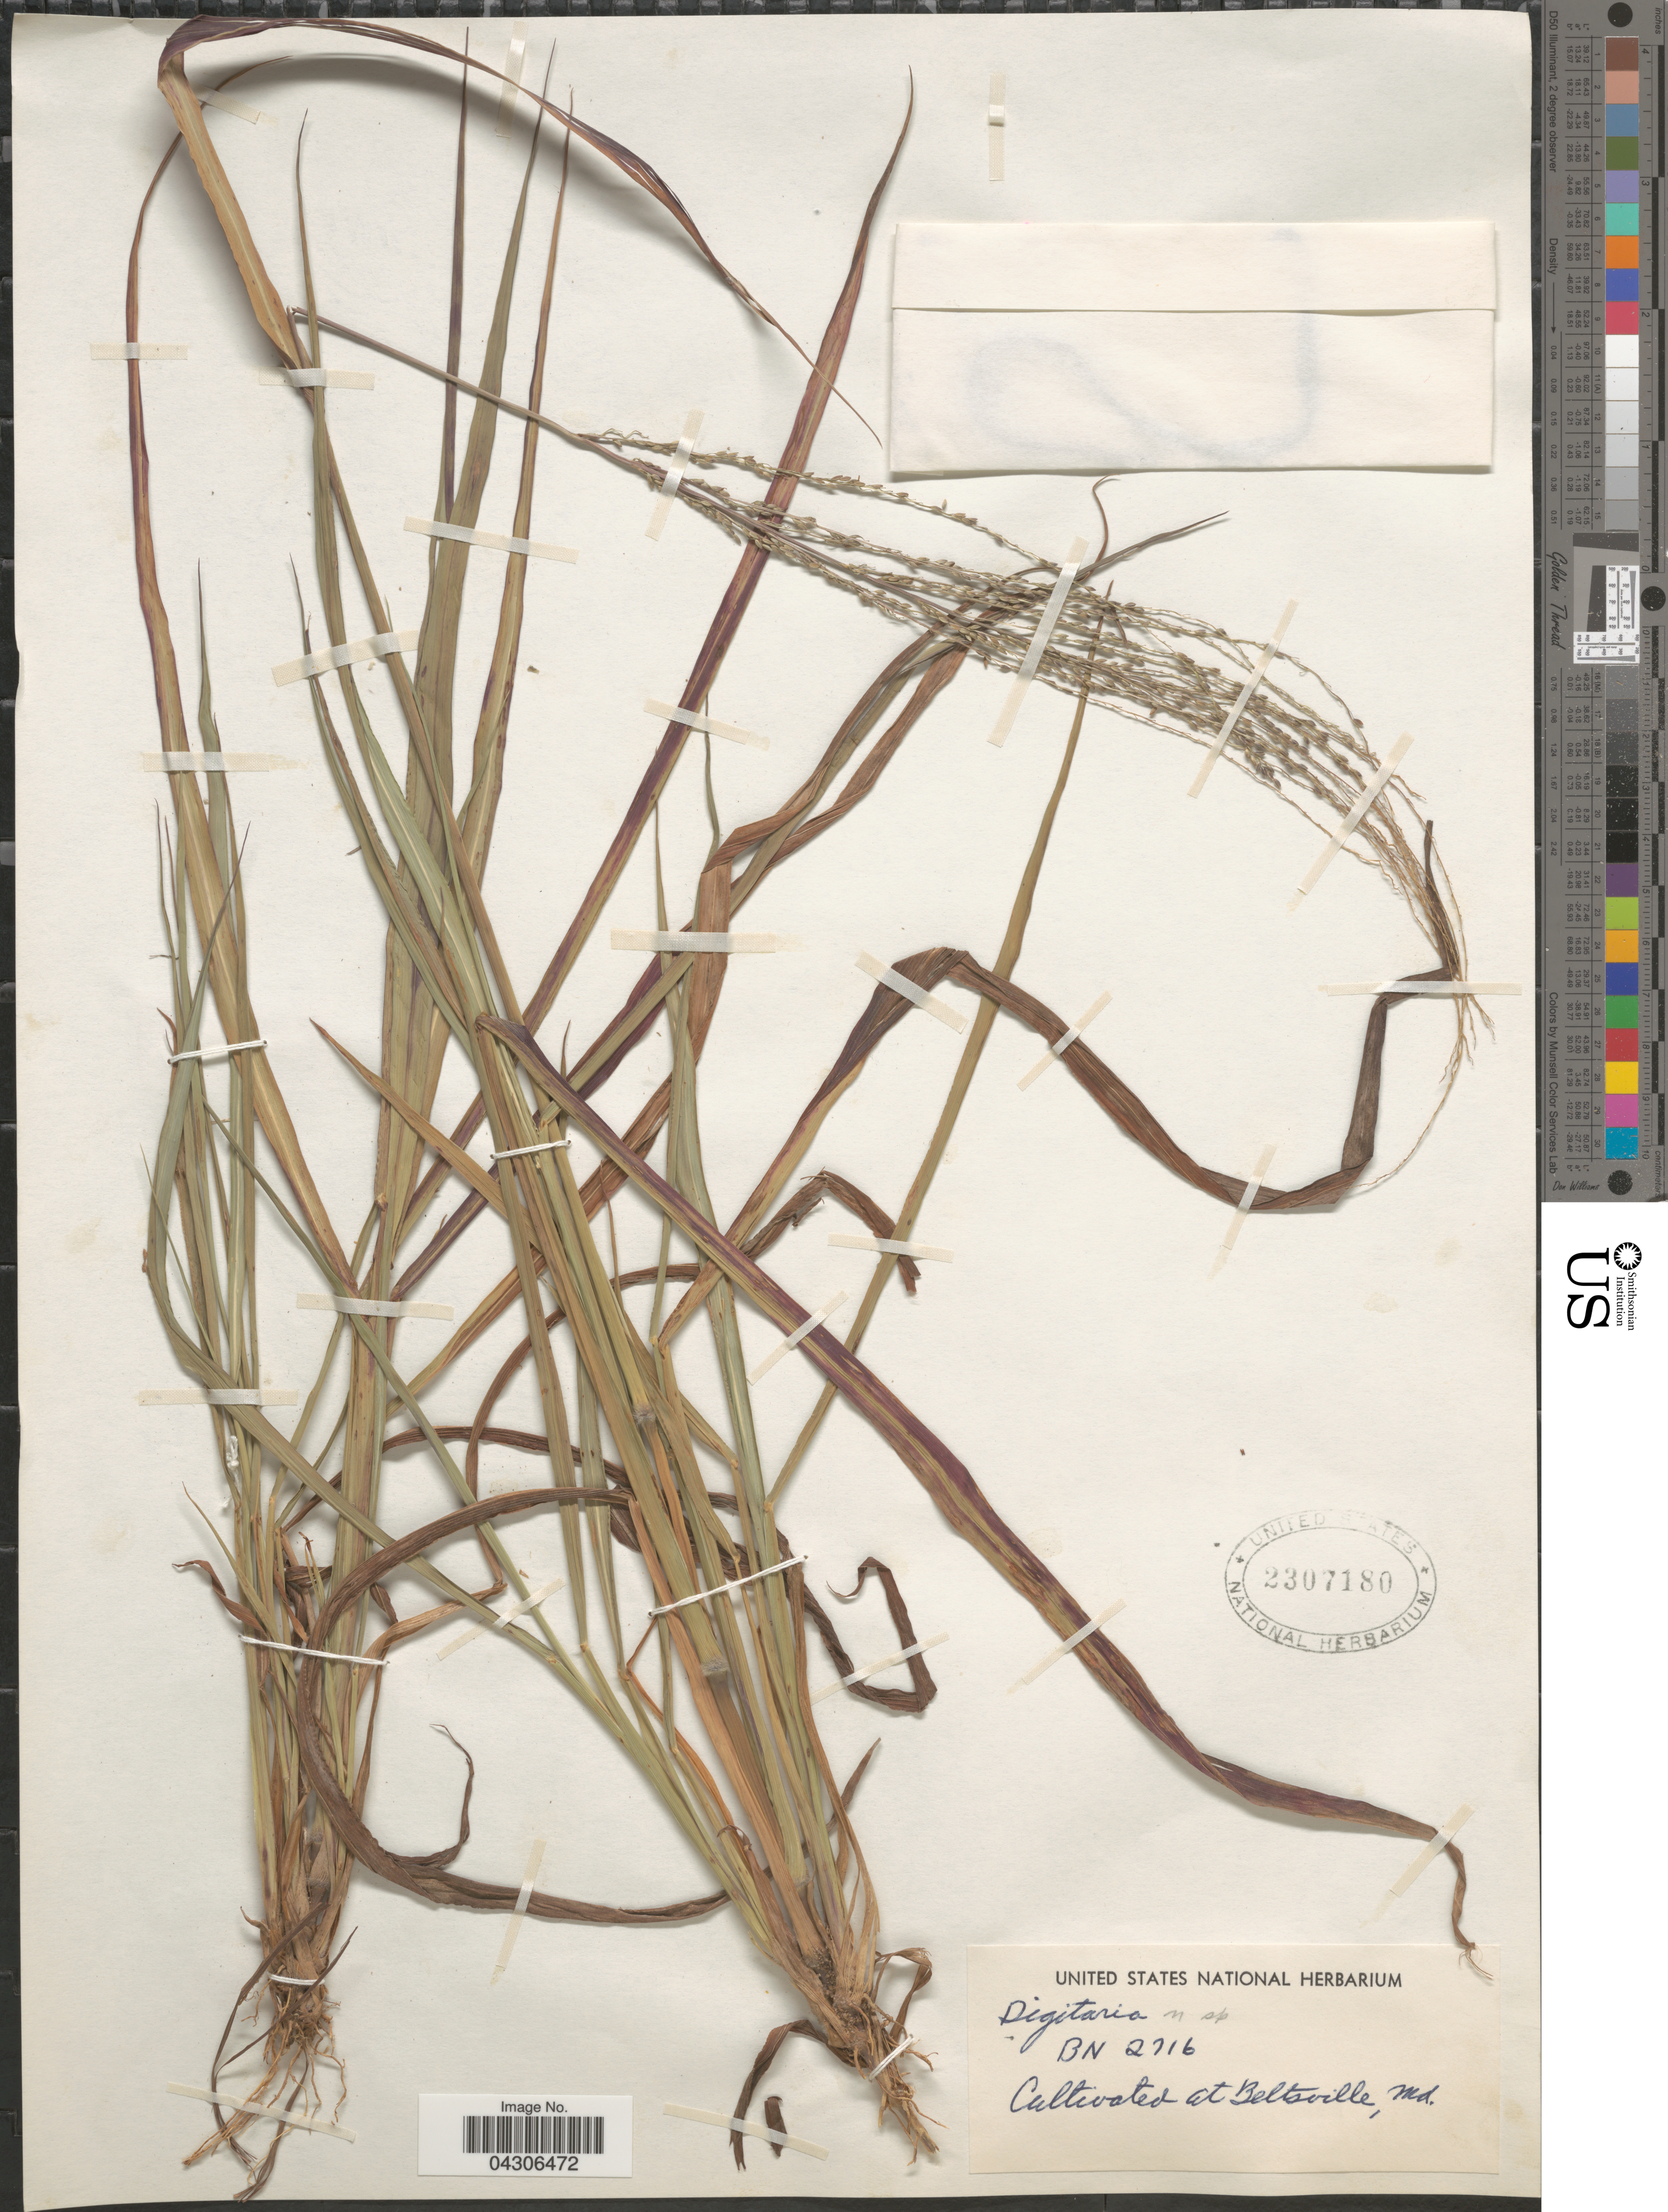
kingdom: Plantae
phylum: Tracheophyta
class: Liliopsida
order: Poales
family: Poaceae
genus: Digitaria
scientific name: Digitaria sp.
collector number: BN2716?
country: United States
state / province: Maryland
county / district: Prince George's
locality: Cultivated at Beltsville.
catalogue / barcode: US 2307180